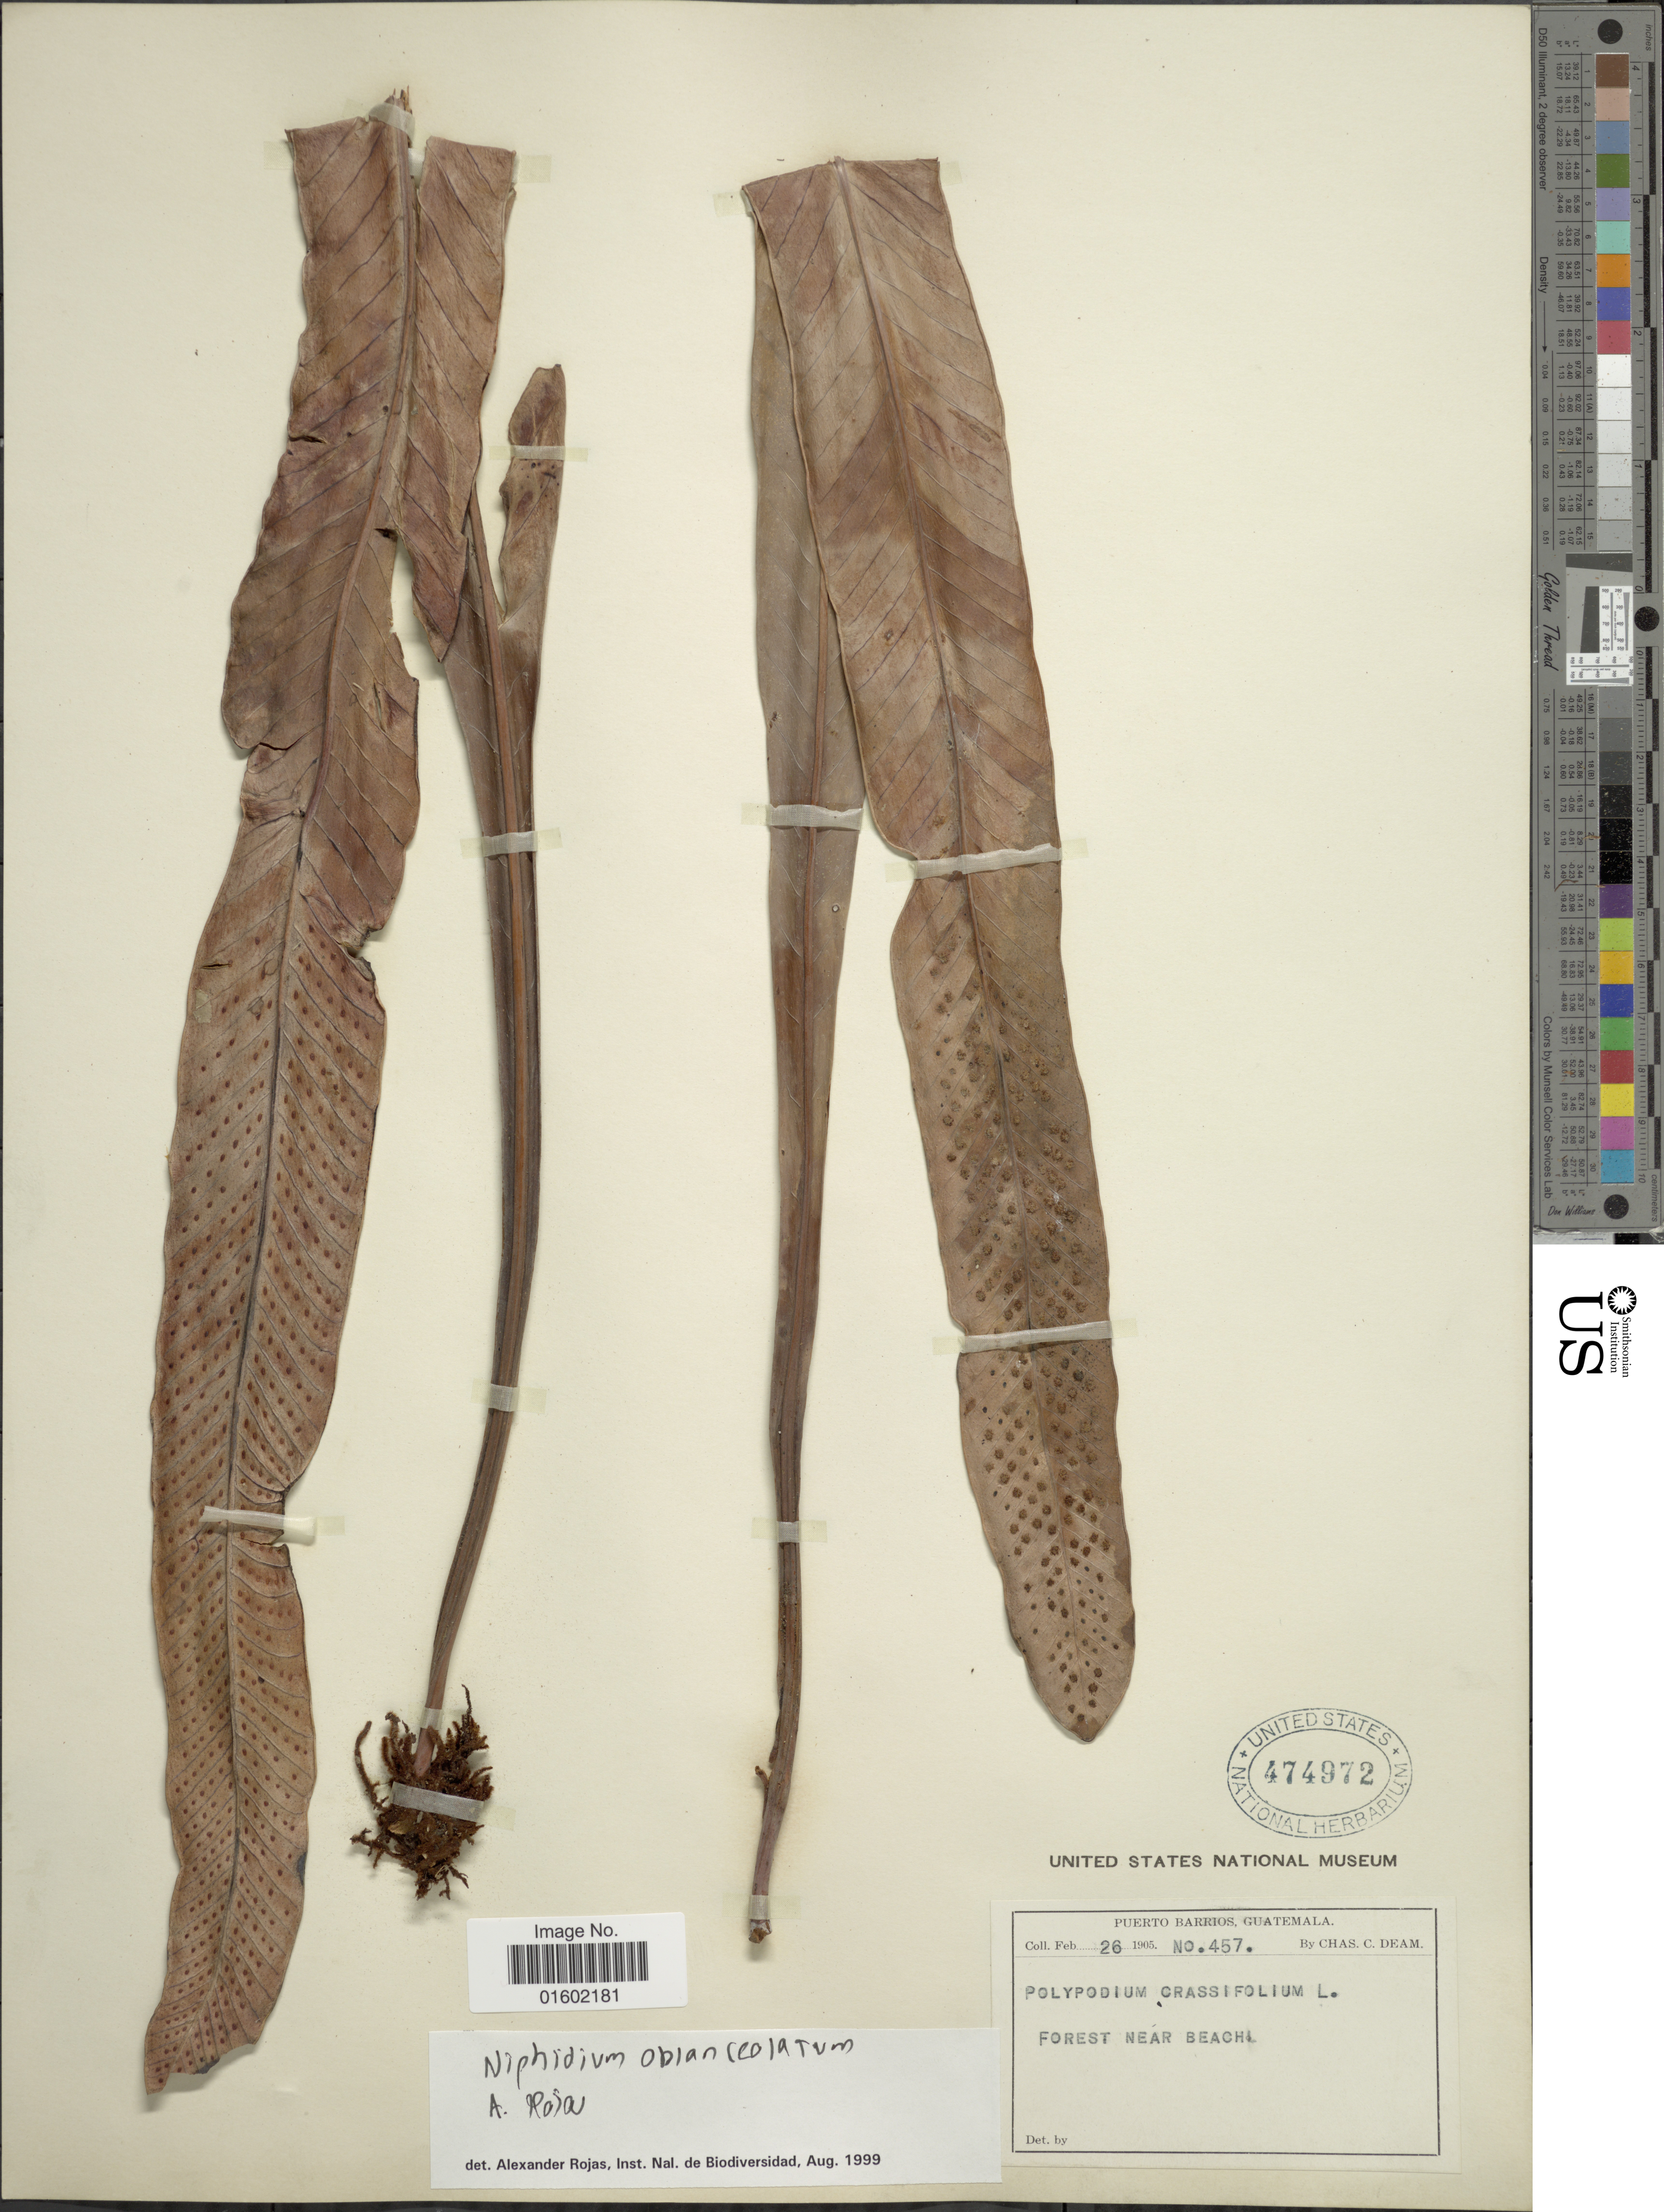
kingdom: Plantae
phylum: Tracheophyta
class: Polypodiopsida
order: Polypodiales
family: Polypodiaceae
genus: Niphidium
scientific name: Niphidium crassifolium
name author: (L.) Lellinger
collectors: C. C. Deam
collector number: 457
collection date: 1905-02-26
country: Guatemala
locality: Puerto Barrios, Forest near Beach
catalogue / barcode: US 474972